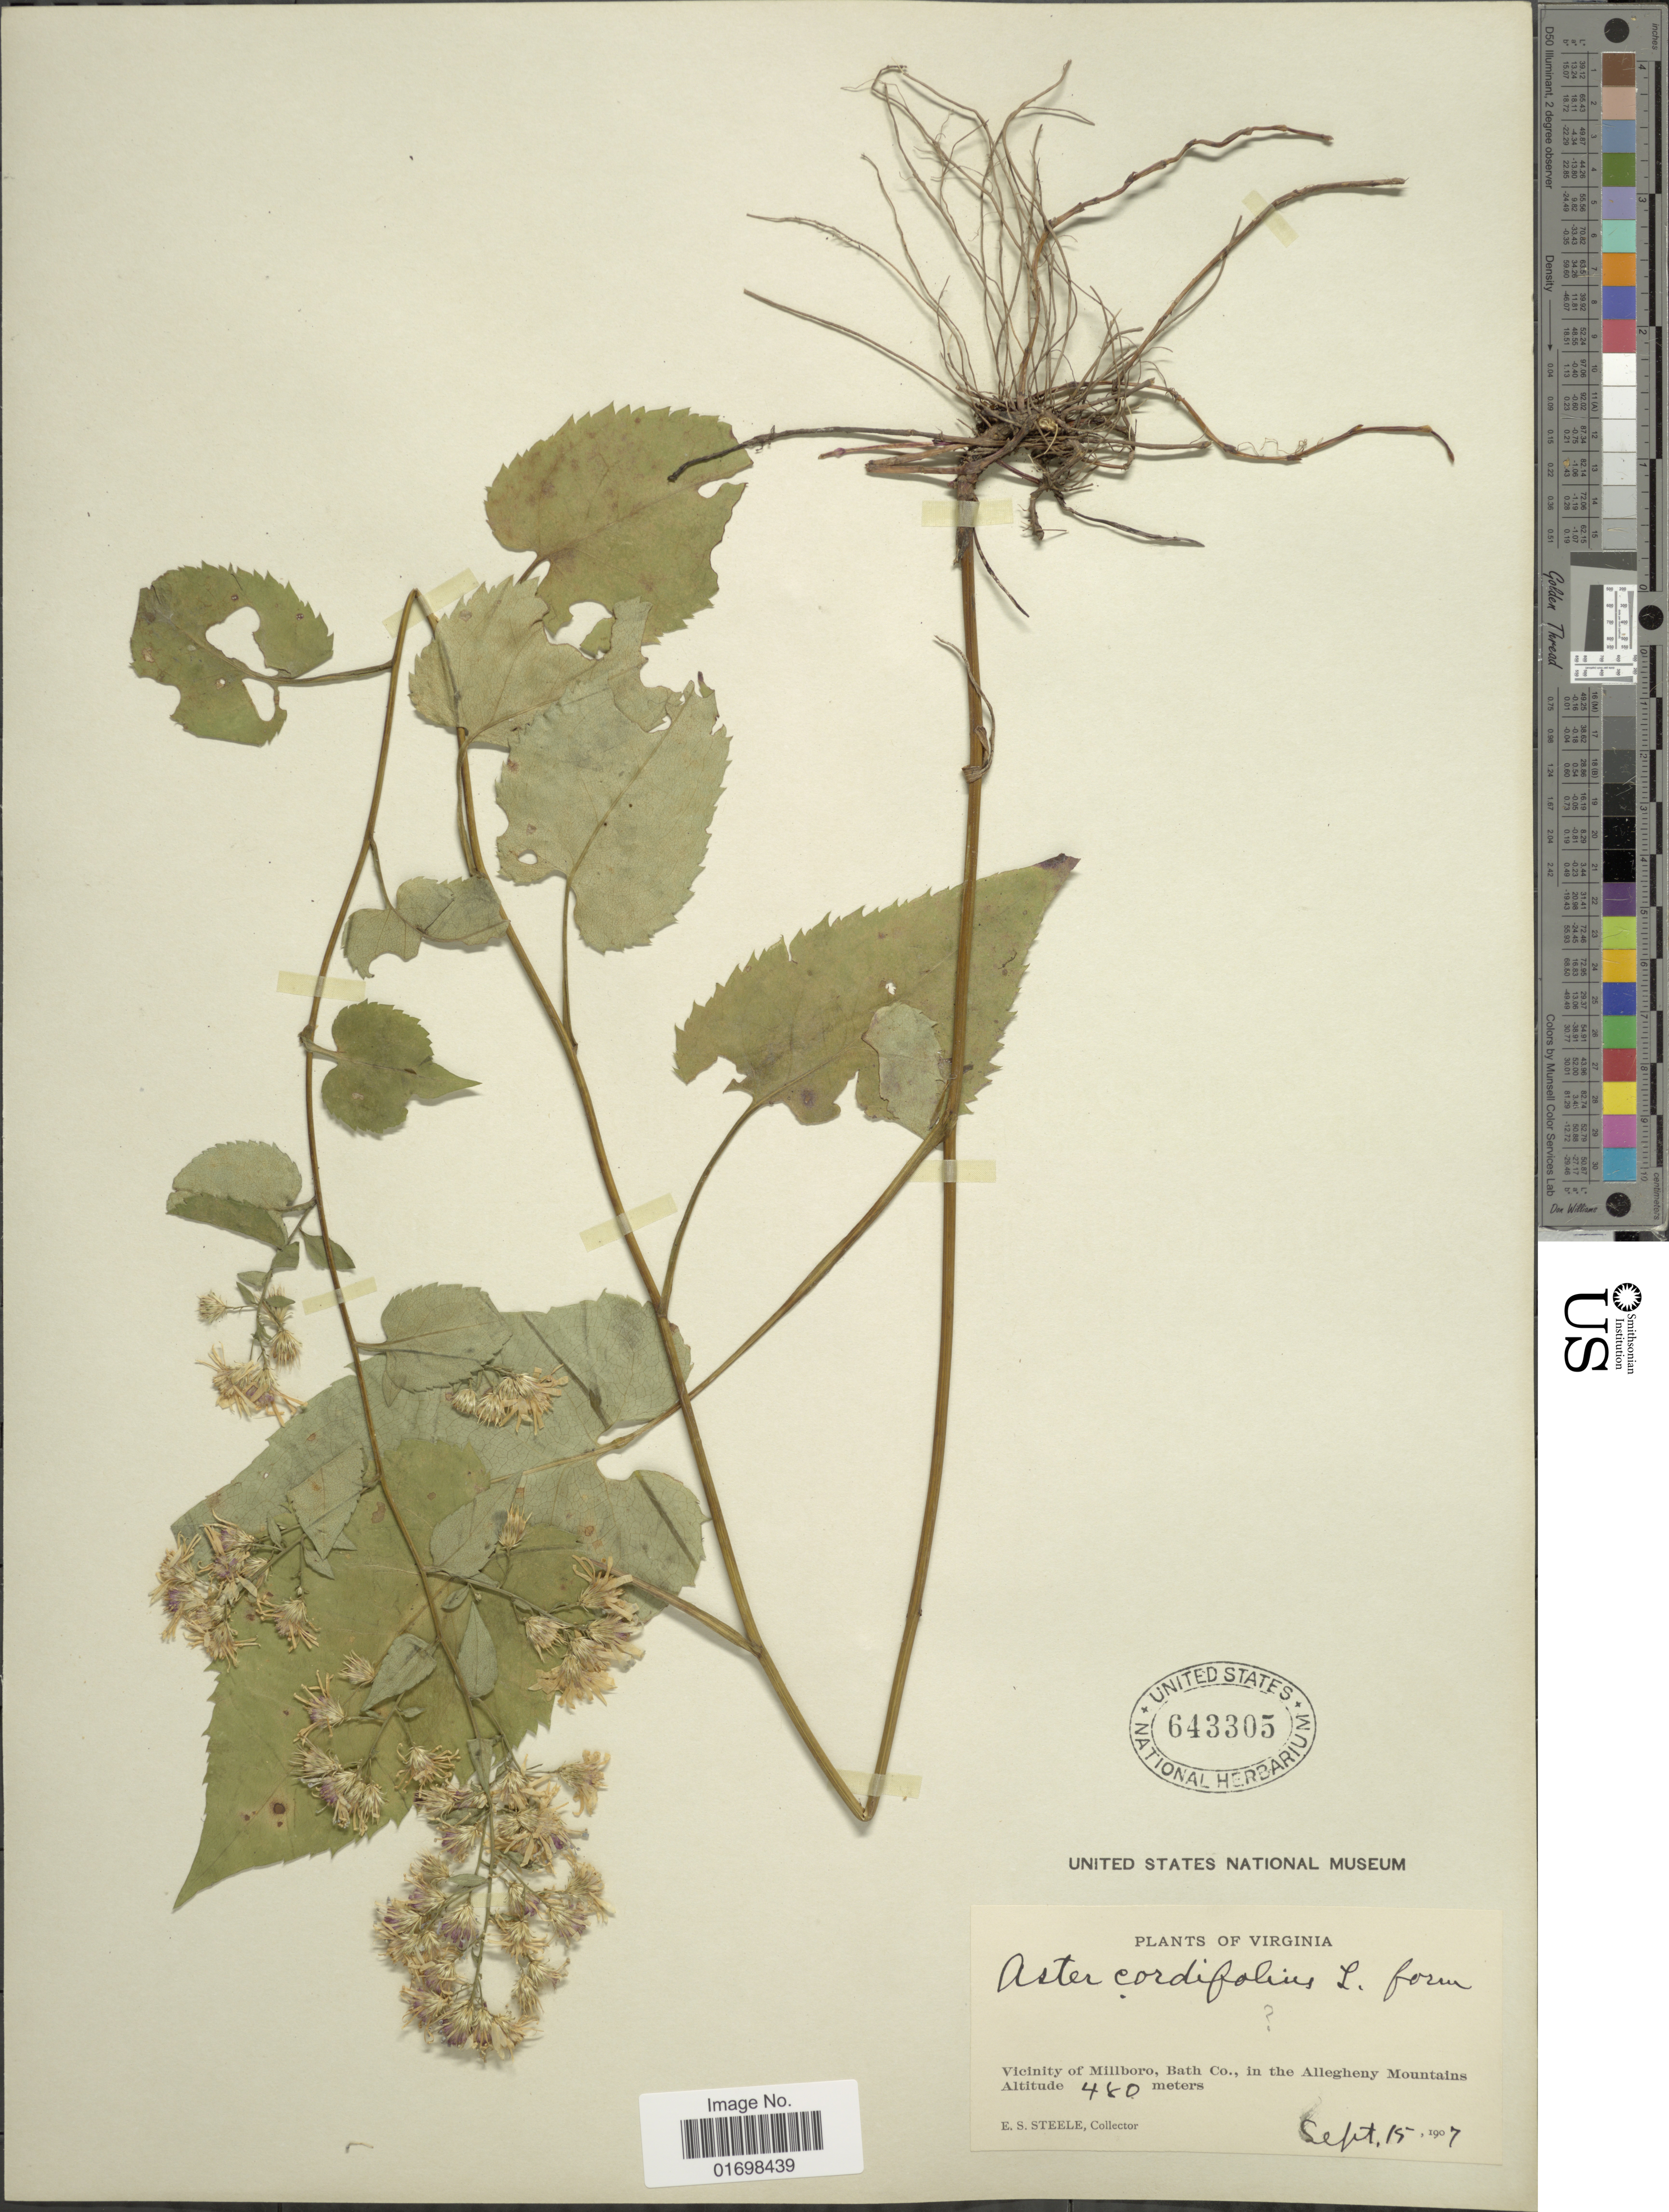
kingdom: Plantae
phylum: Tracheophyta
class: Magnoliopsida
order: Asterales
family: Asteraceae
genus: Symphyotrichum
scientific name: Symphyotrichum cordifolium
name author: (L.) G.L. Nesom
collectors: E. Steele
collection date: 1907-09-15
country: United States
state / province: Virginia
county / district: Bath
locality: Virginia, Vicinity of Millboro, Bath Co., in the Allegheny Mountains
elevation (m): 480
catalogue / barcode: US 643305